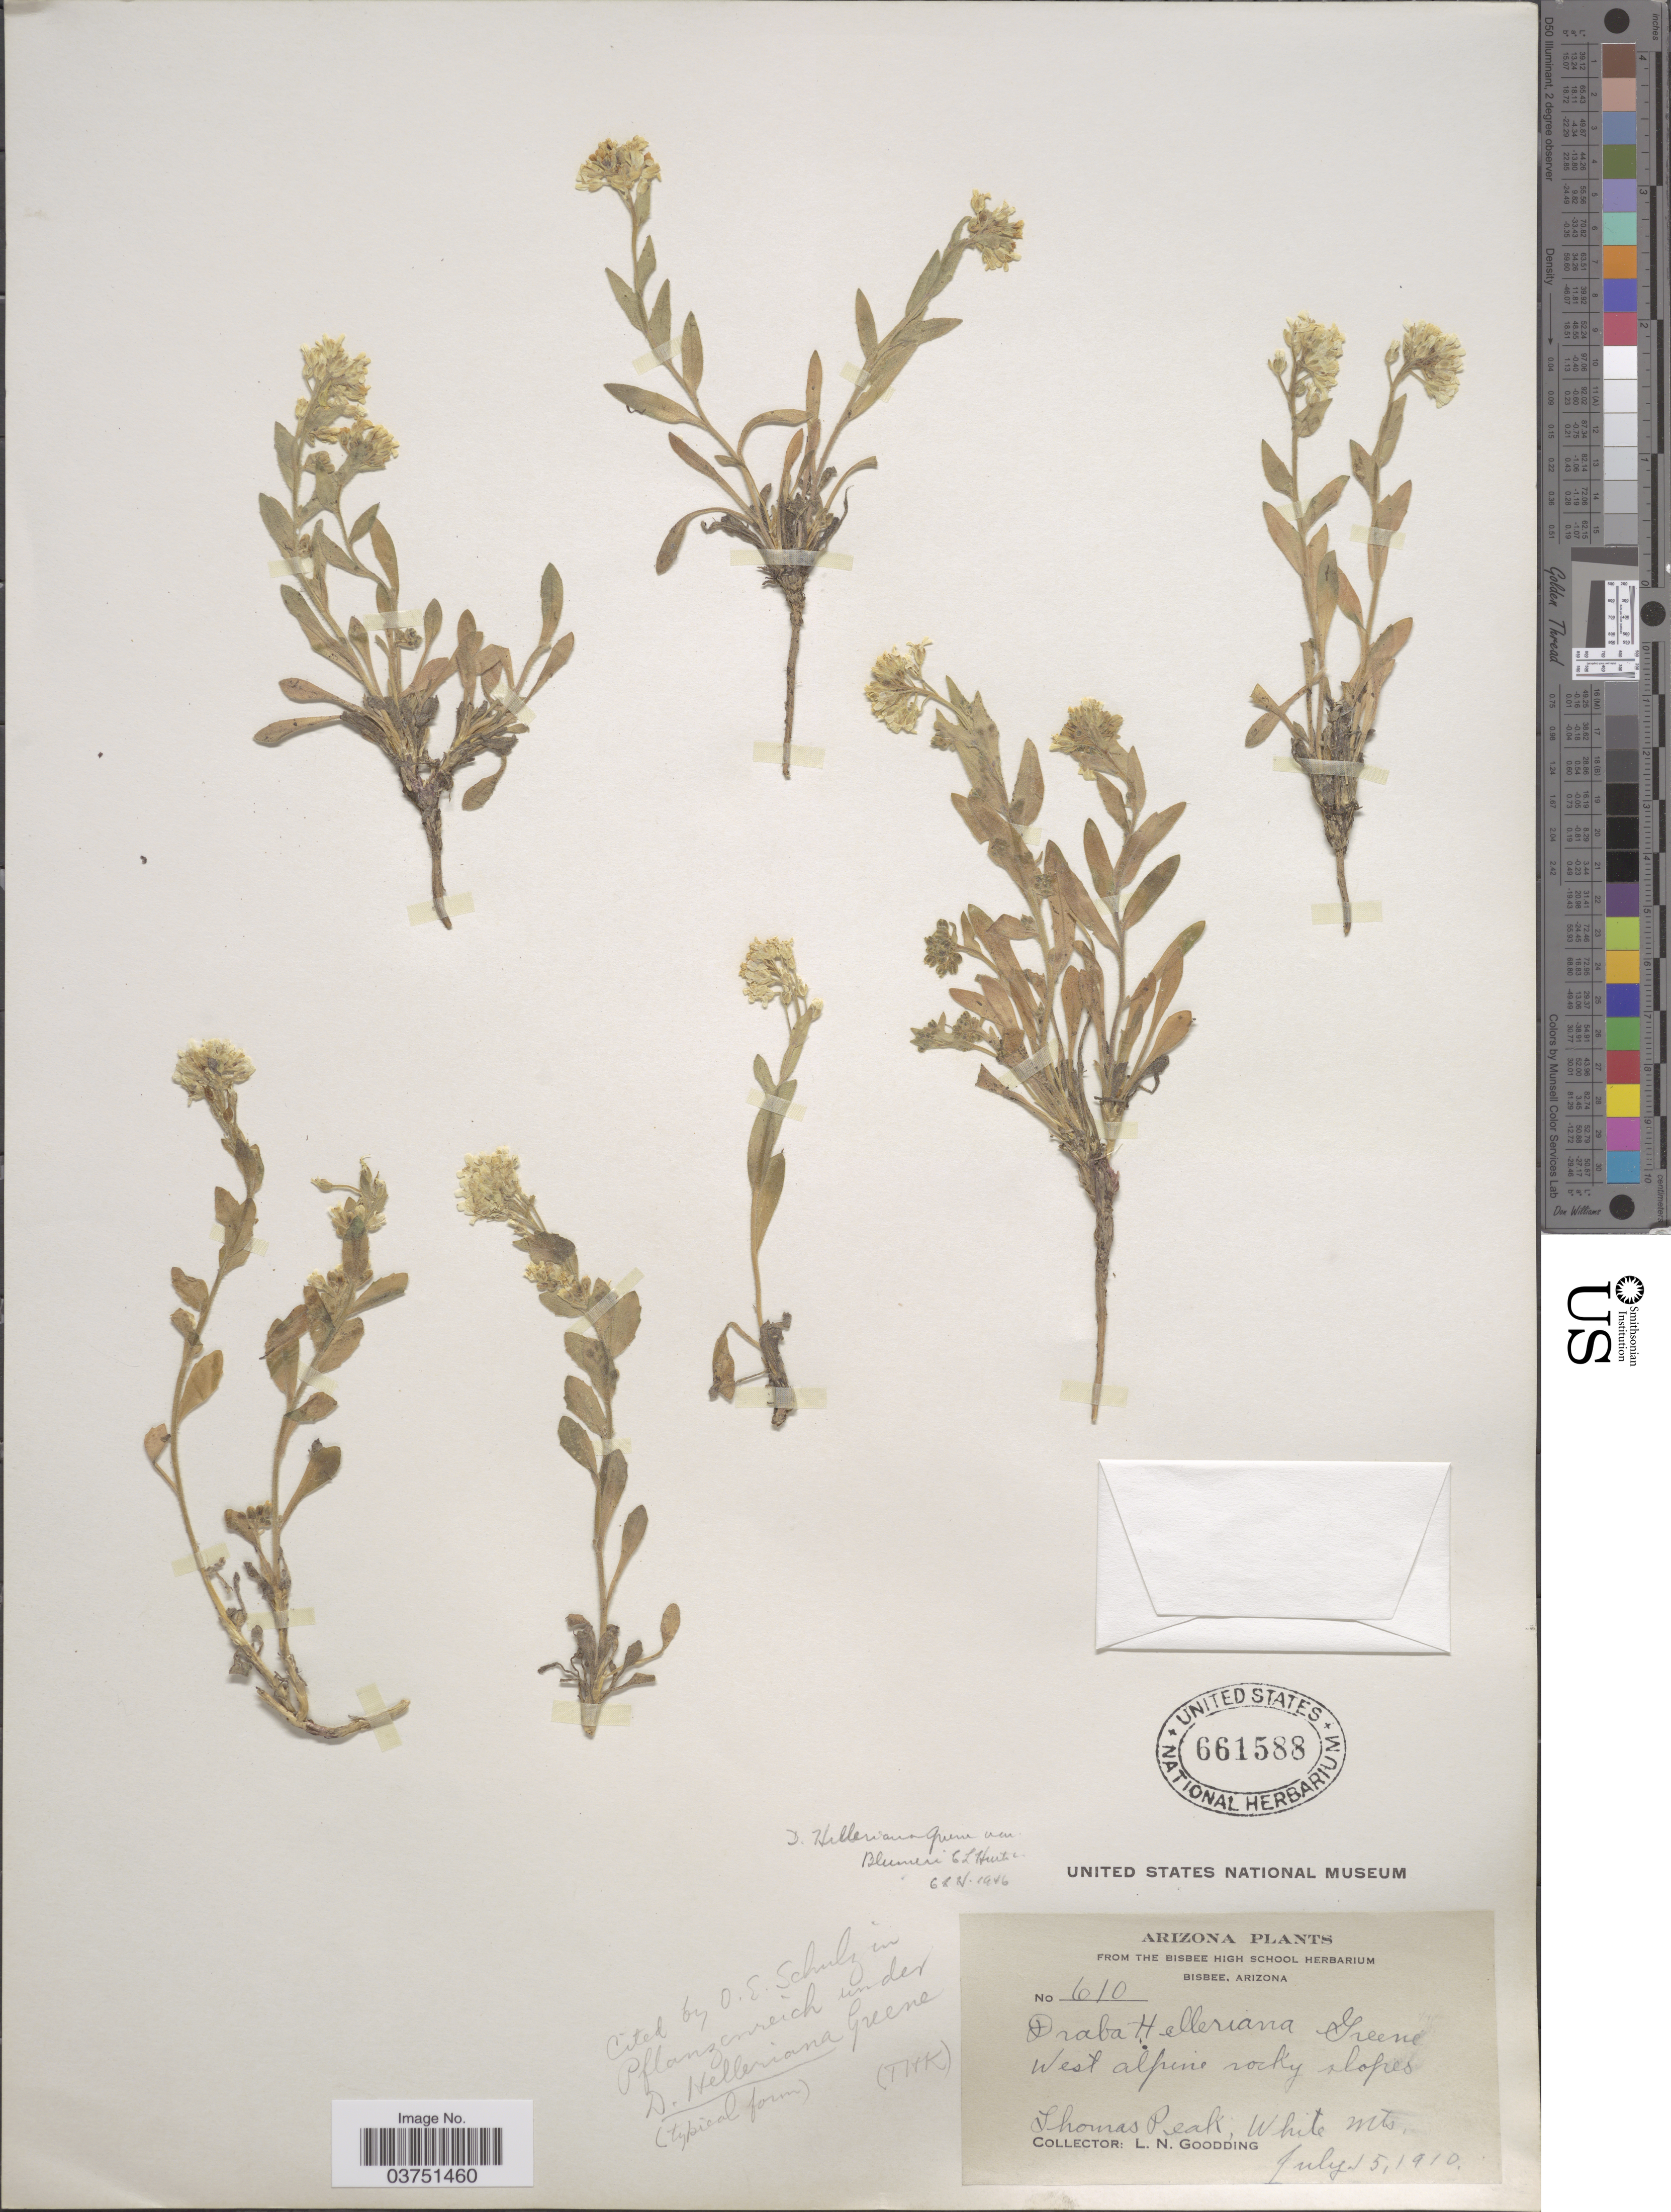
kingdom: Plantae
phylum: Tracheophyta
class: Magnoliopsida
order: Brassicales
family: Brassicaceae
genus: Draba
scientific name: Draba helleriana var. blumeri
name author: C.L. Hitchc.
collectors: L. N. Goodding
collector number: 610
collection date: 1910-07-15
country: United States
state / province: Arizona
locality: West alpine rocky slopes. Thomas Peak, White Mts.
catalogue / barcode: US 661588